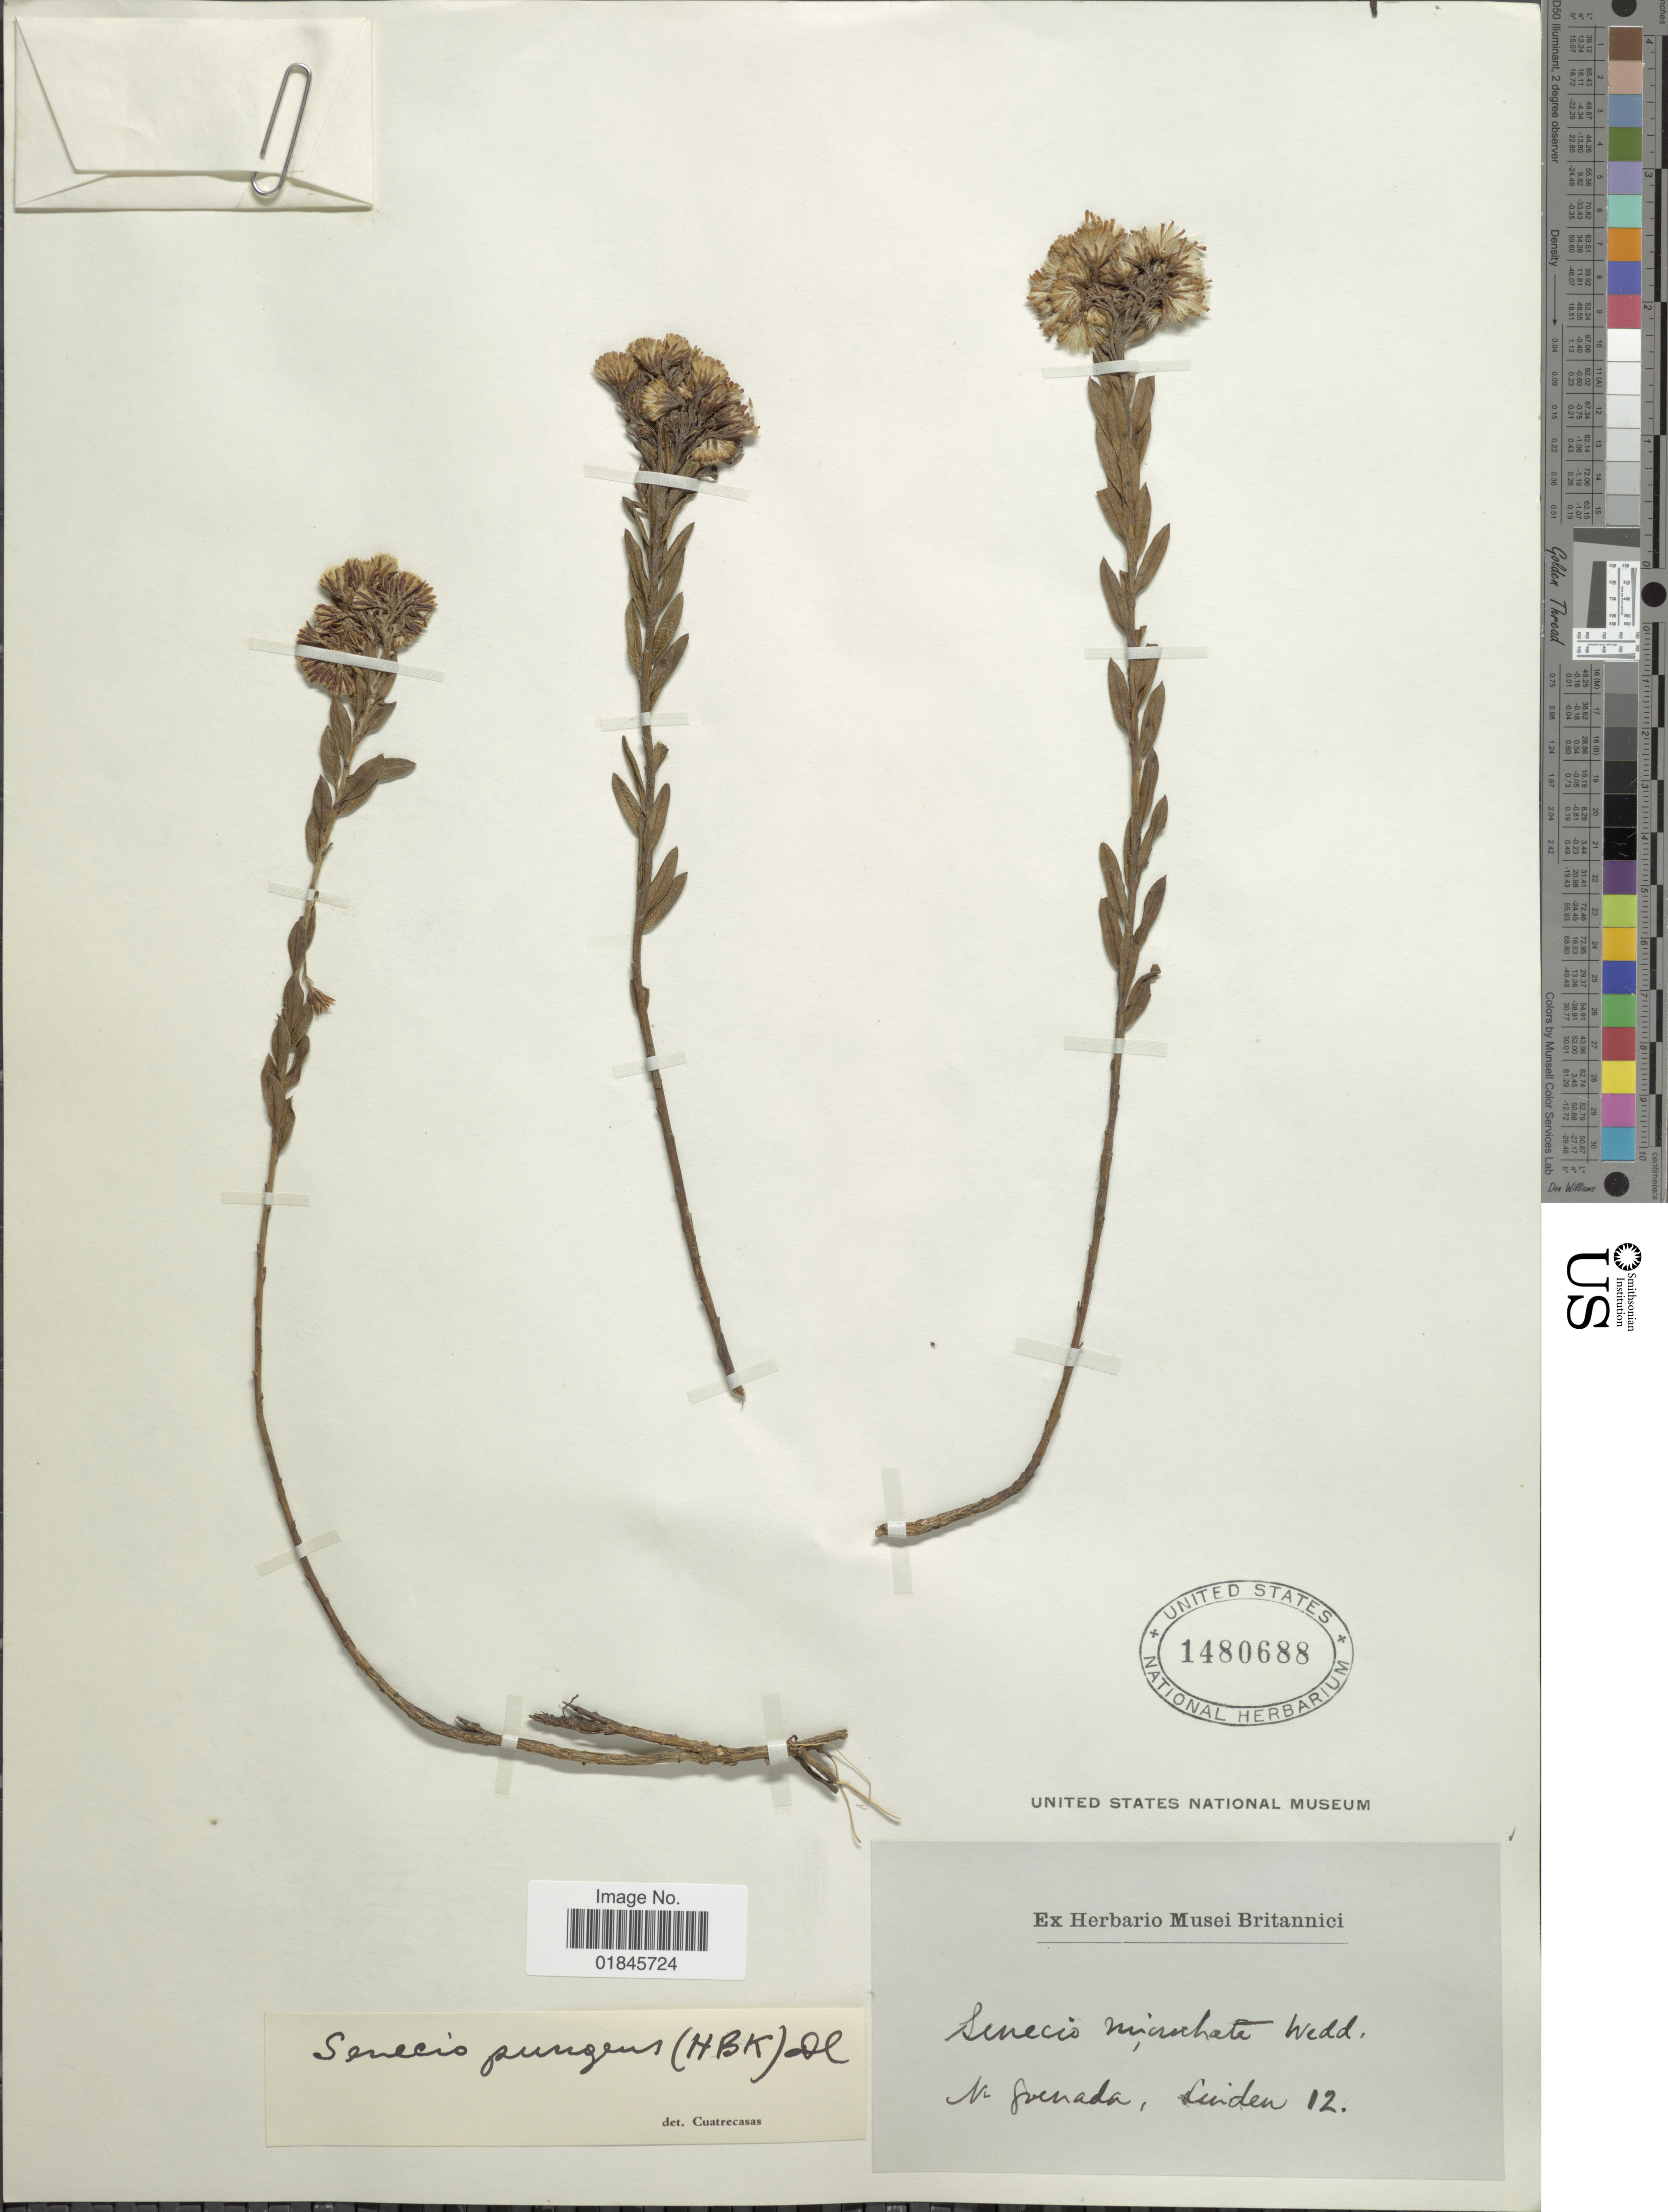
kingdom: Plantae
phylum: Tracheophyta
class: Magnoliopsida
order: Asterales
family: Asteraceae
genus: Pentacalia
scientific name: Pentacalia pulchella var. pungens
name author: (Kunth) Cuatrec.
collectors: -- Linden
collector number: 12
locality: N. Grenada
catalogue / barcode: US 1480688